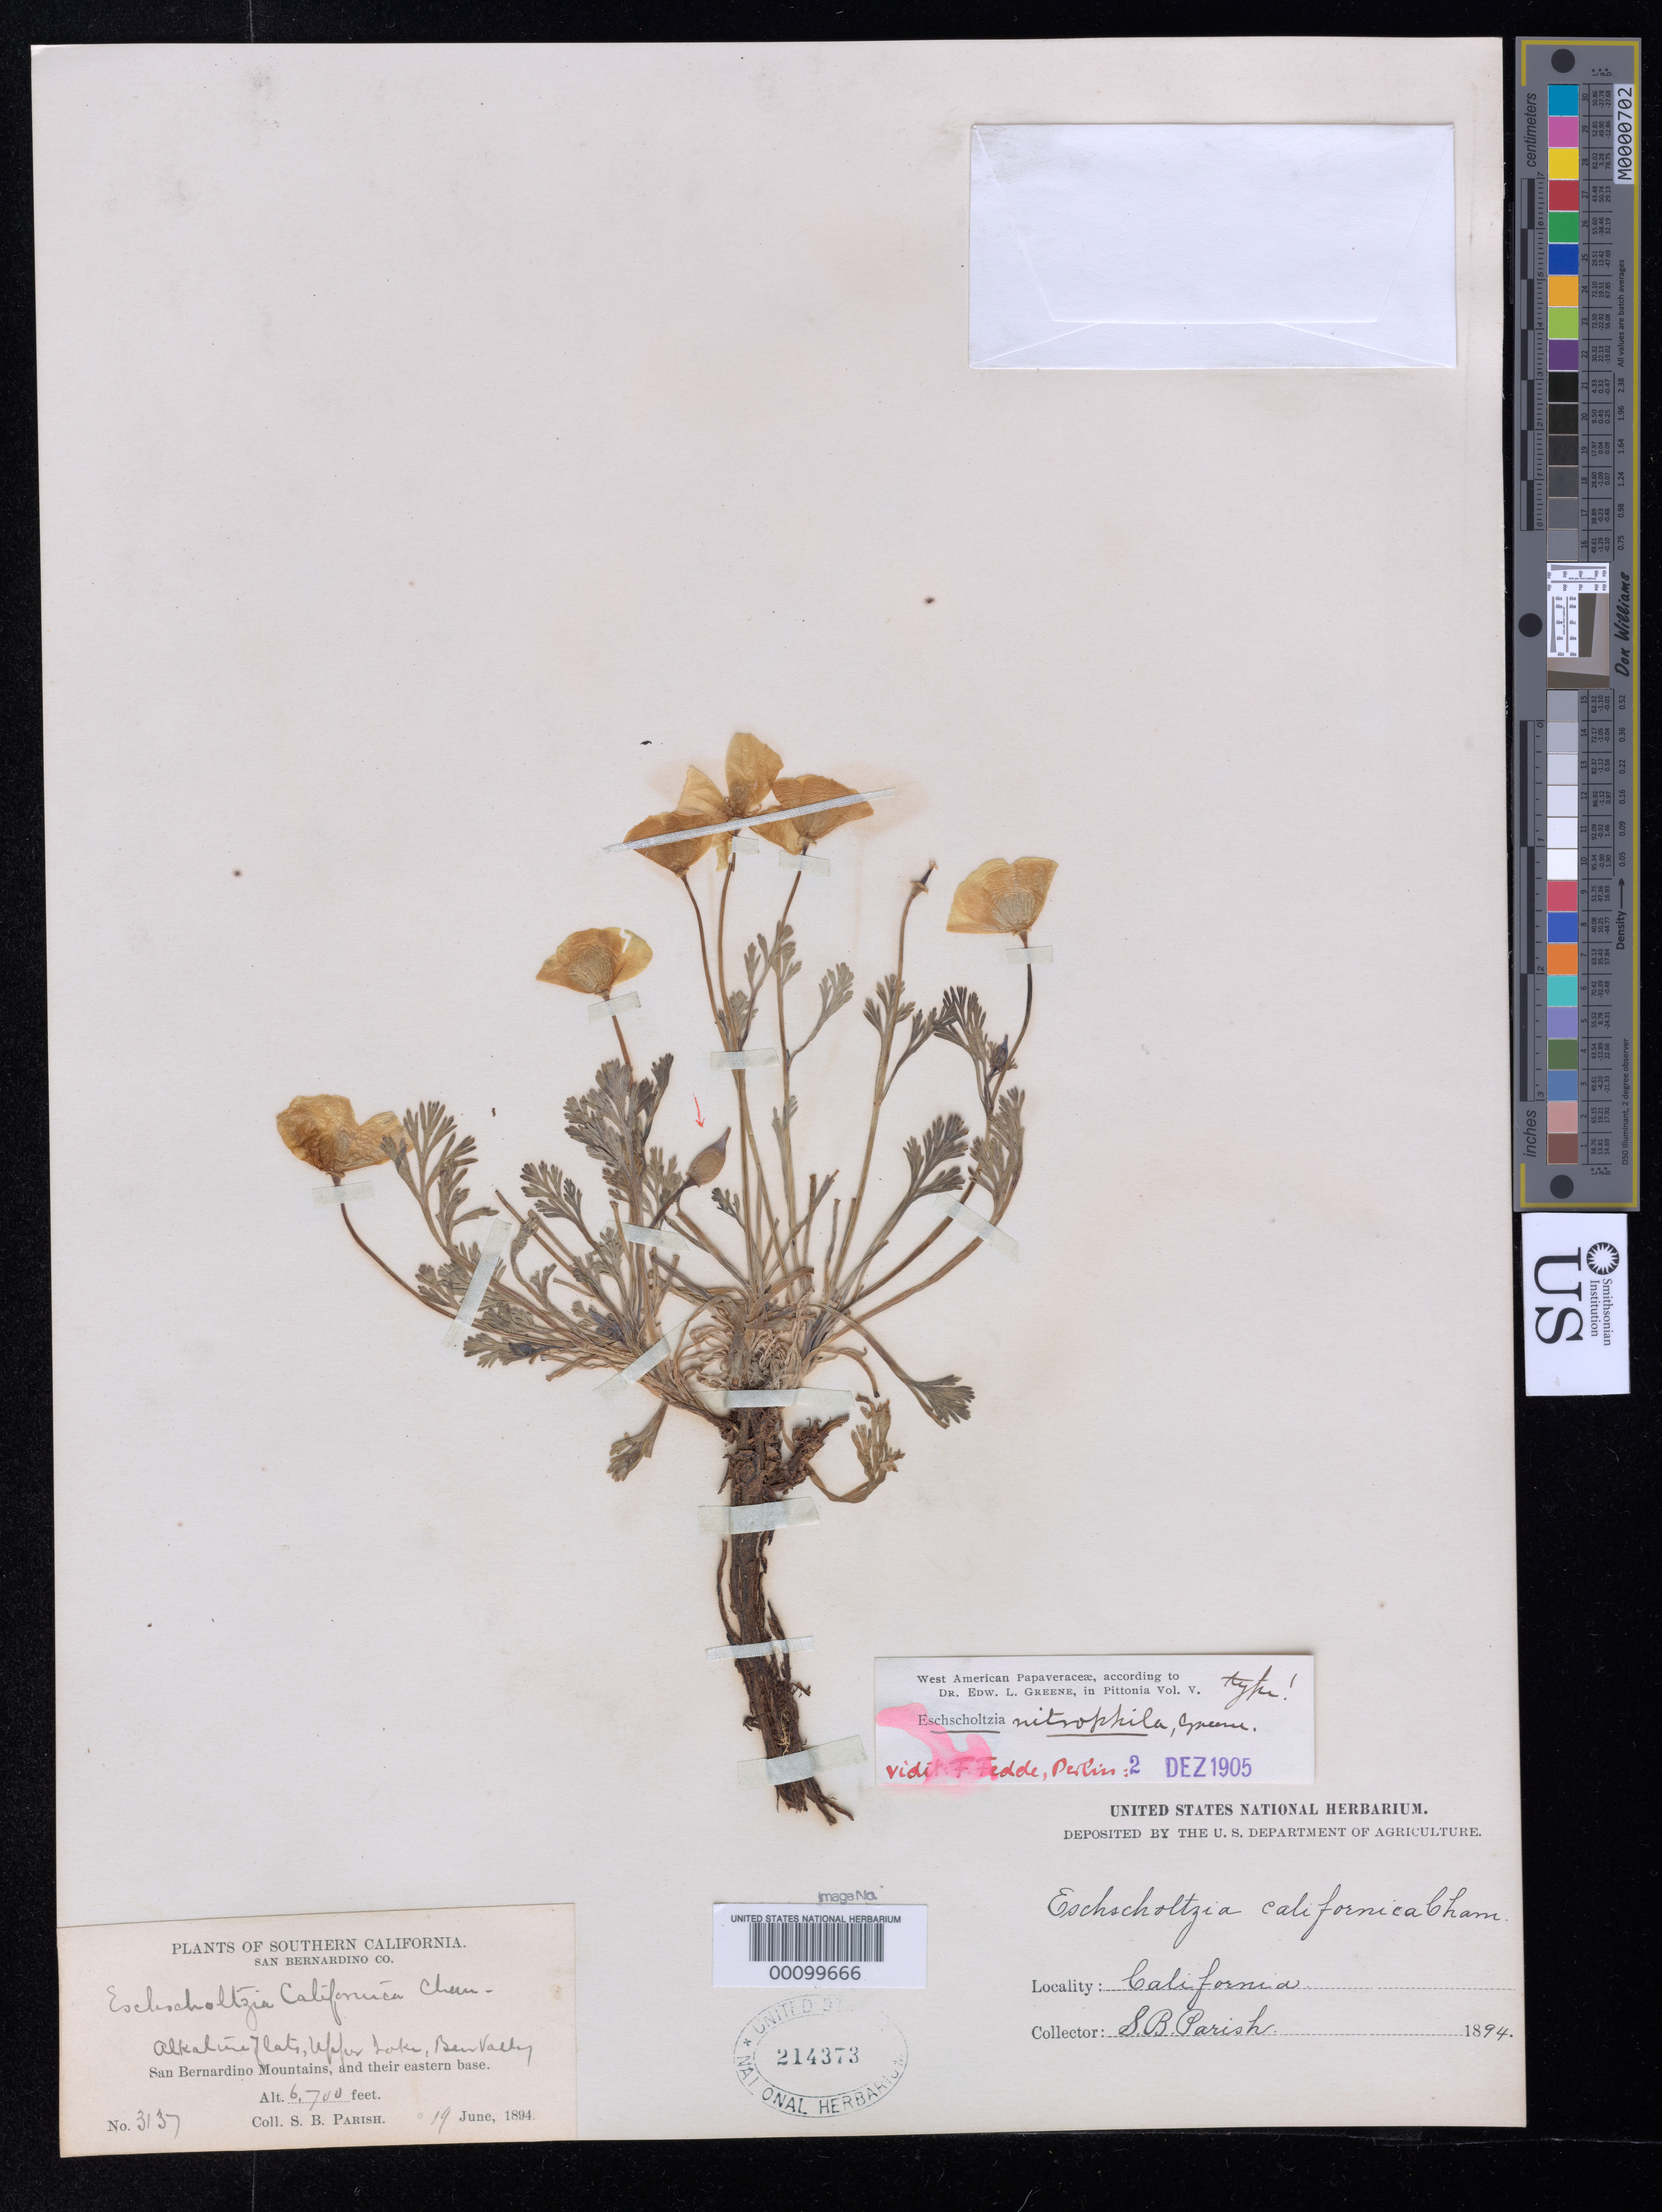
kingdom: Plantae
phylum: Tracheophyta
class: Magnoliopsida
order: Ranunculales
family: Papaveraceae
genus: Eschscholzia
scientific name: Eschscholzia nitrophila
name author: Greene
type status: Isotype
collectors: S. B. Parish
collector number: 3137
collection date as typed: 19 Jun 1894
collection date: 1894-06-19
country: United States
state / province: California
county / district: San Bernardino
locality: Bear Valley San Bernardino Mountains.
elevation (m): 610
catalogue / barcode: US 214373